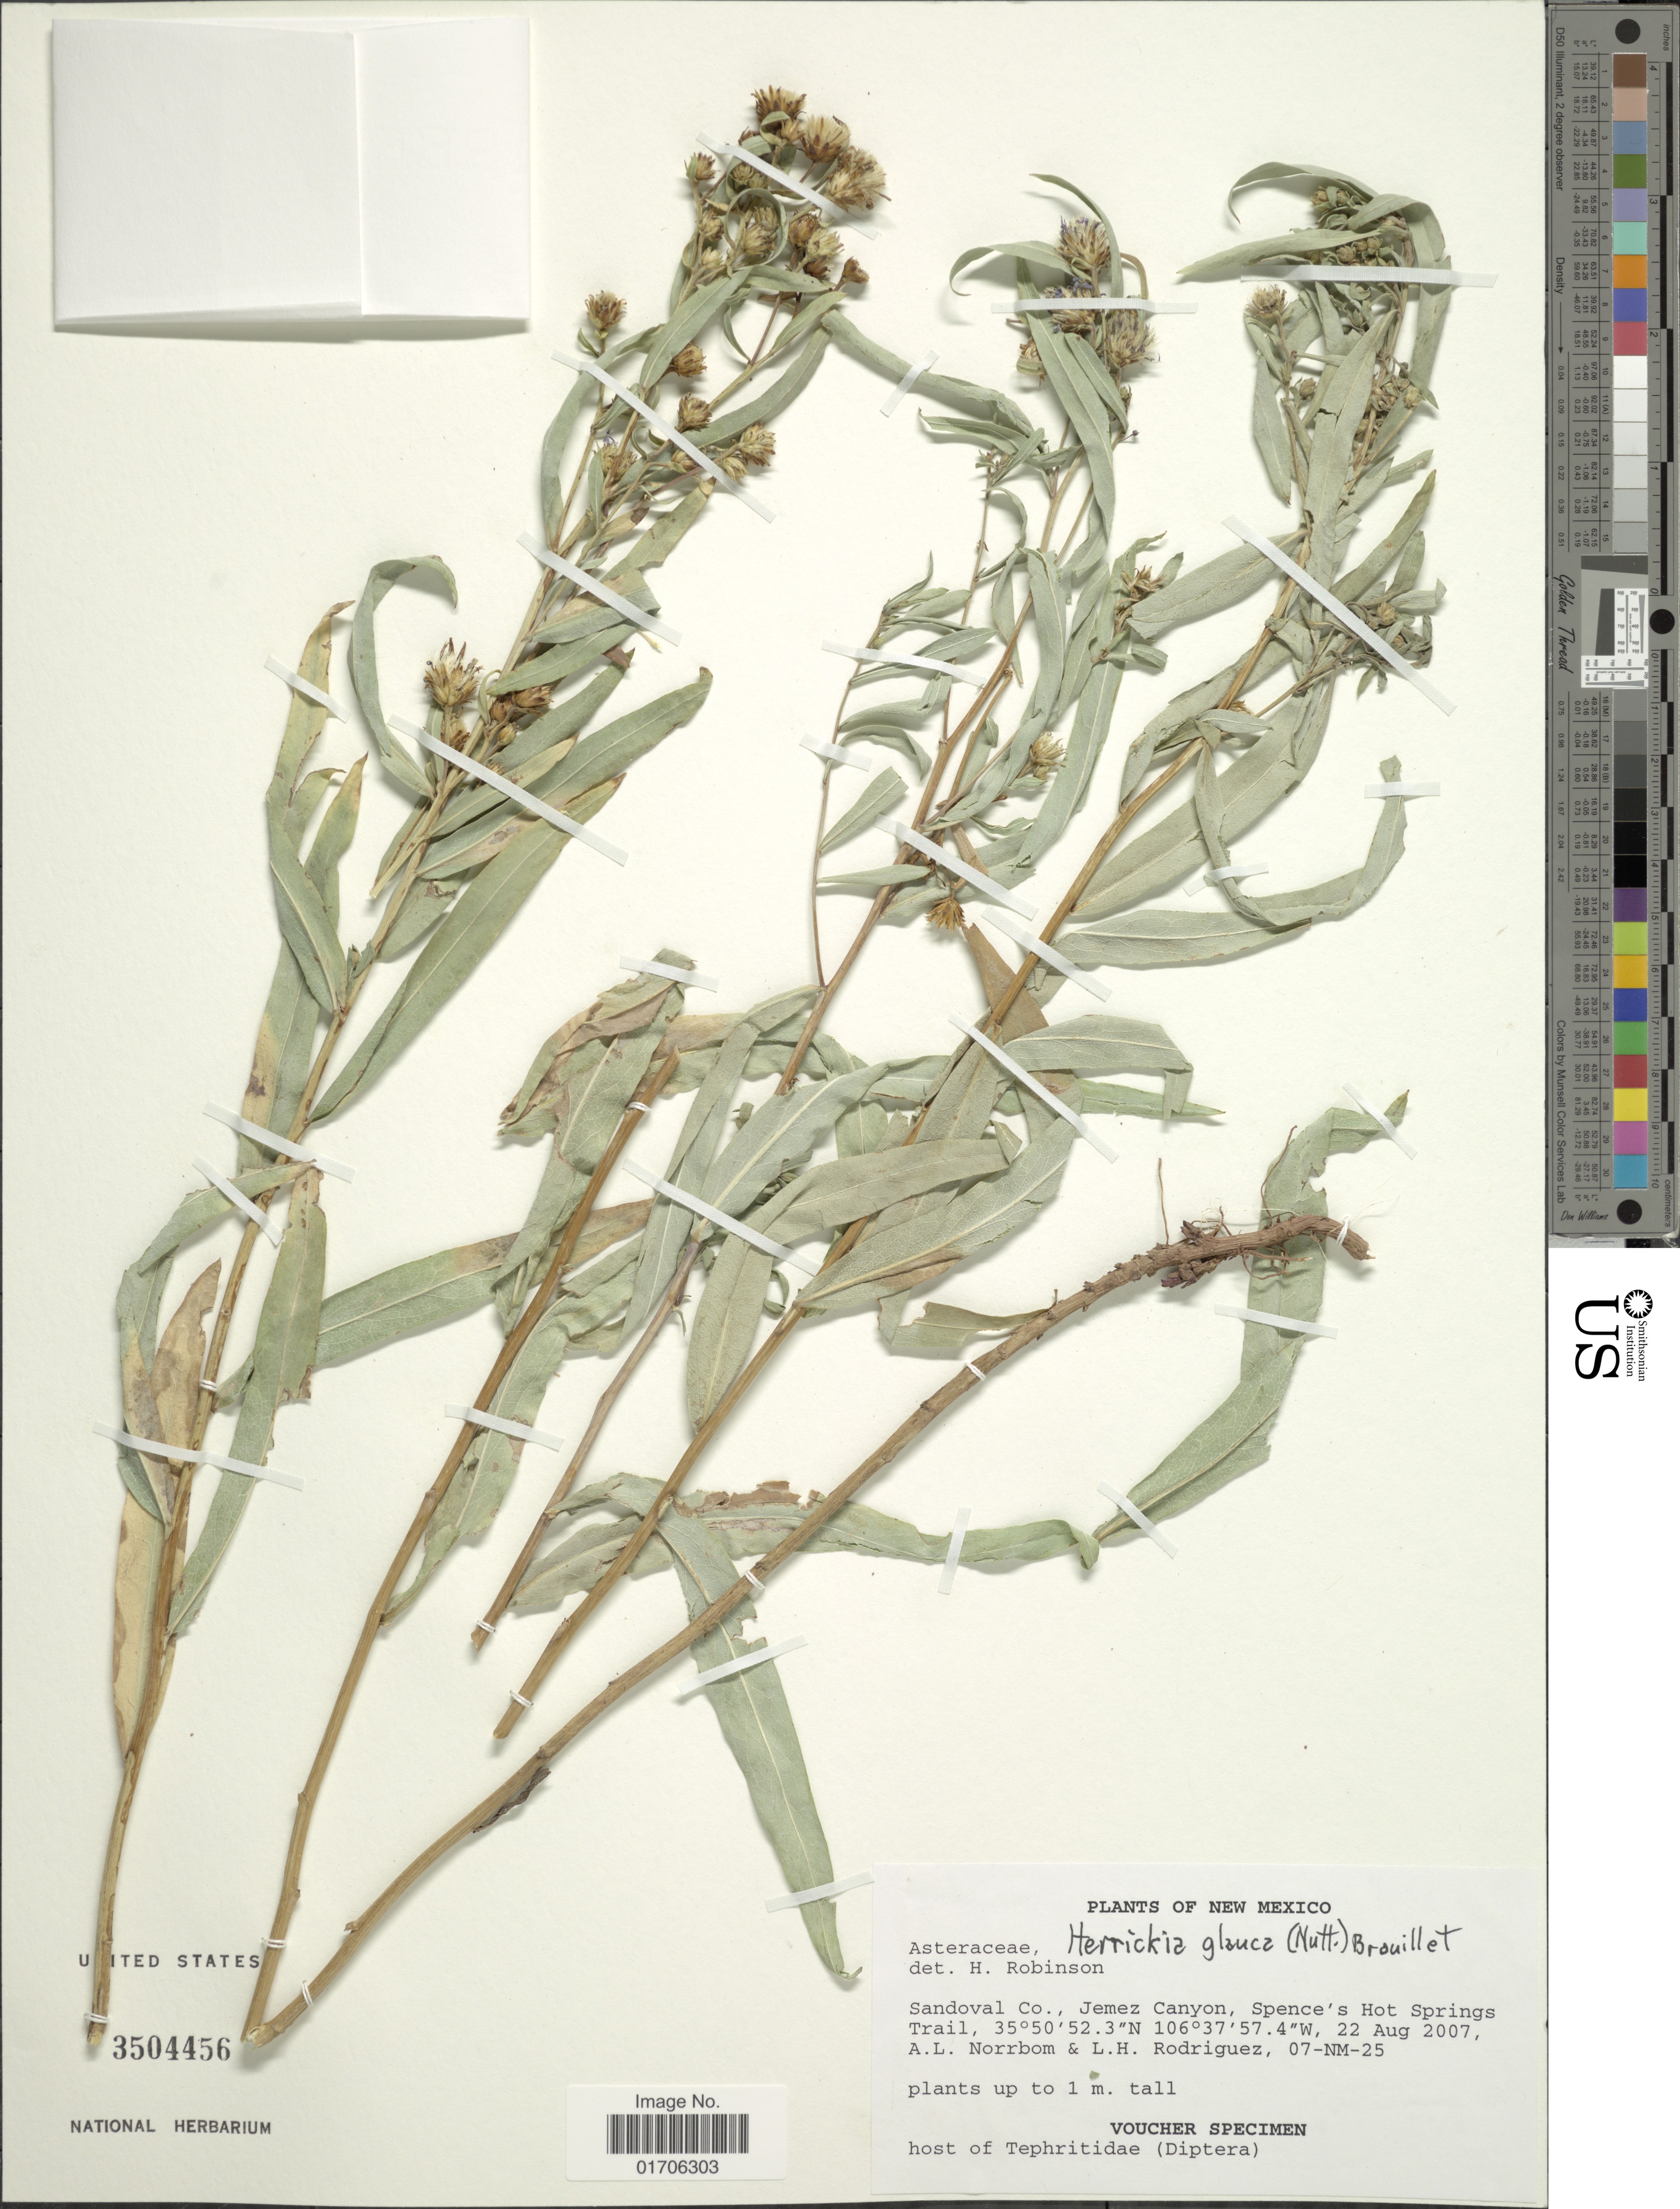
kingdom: Plantae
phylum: Tracheophyta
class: Magnoliopsida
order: Asterales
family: Asteraceae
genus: Eurybia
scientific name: Eurybia glauca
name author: (Nutt.) G.L. Nesom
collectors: A. L. Norrbom & L. Rodriguez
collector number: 07-NM-25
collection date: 2007-08-22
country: United States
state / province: New Mexico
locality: New Mexico. Sandoval Co., Jemez Canyon, Spence's Hot Springs Trail.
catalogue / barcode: US 3504456